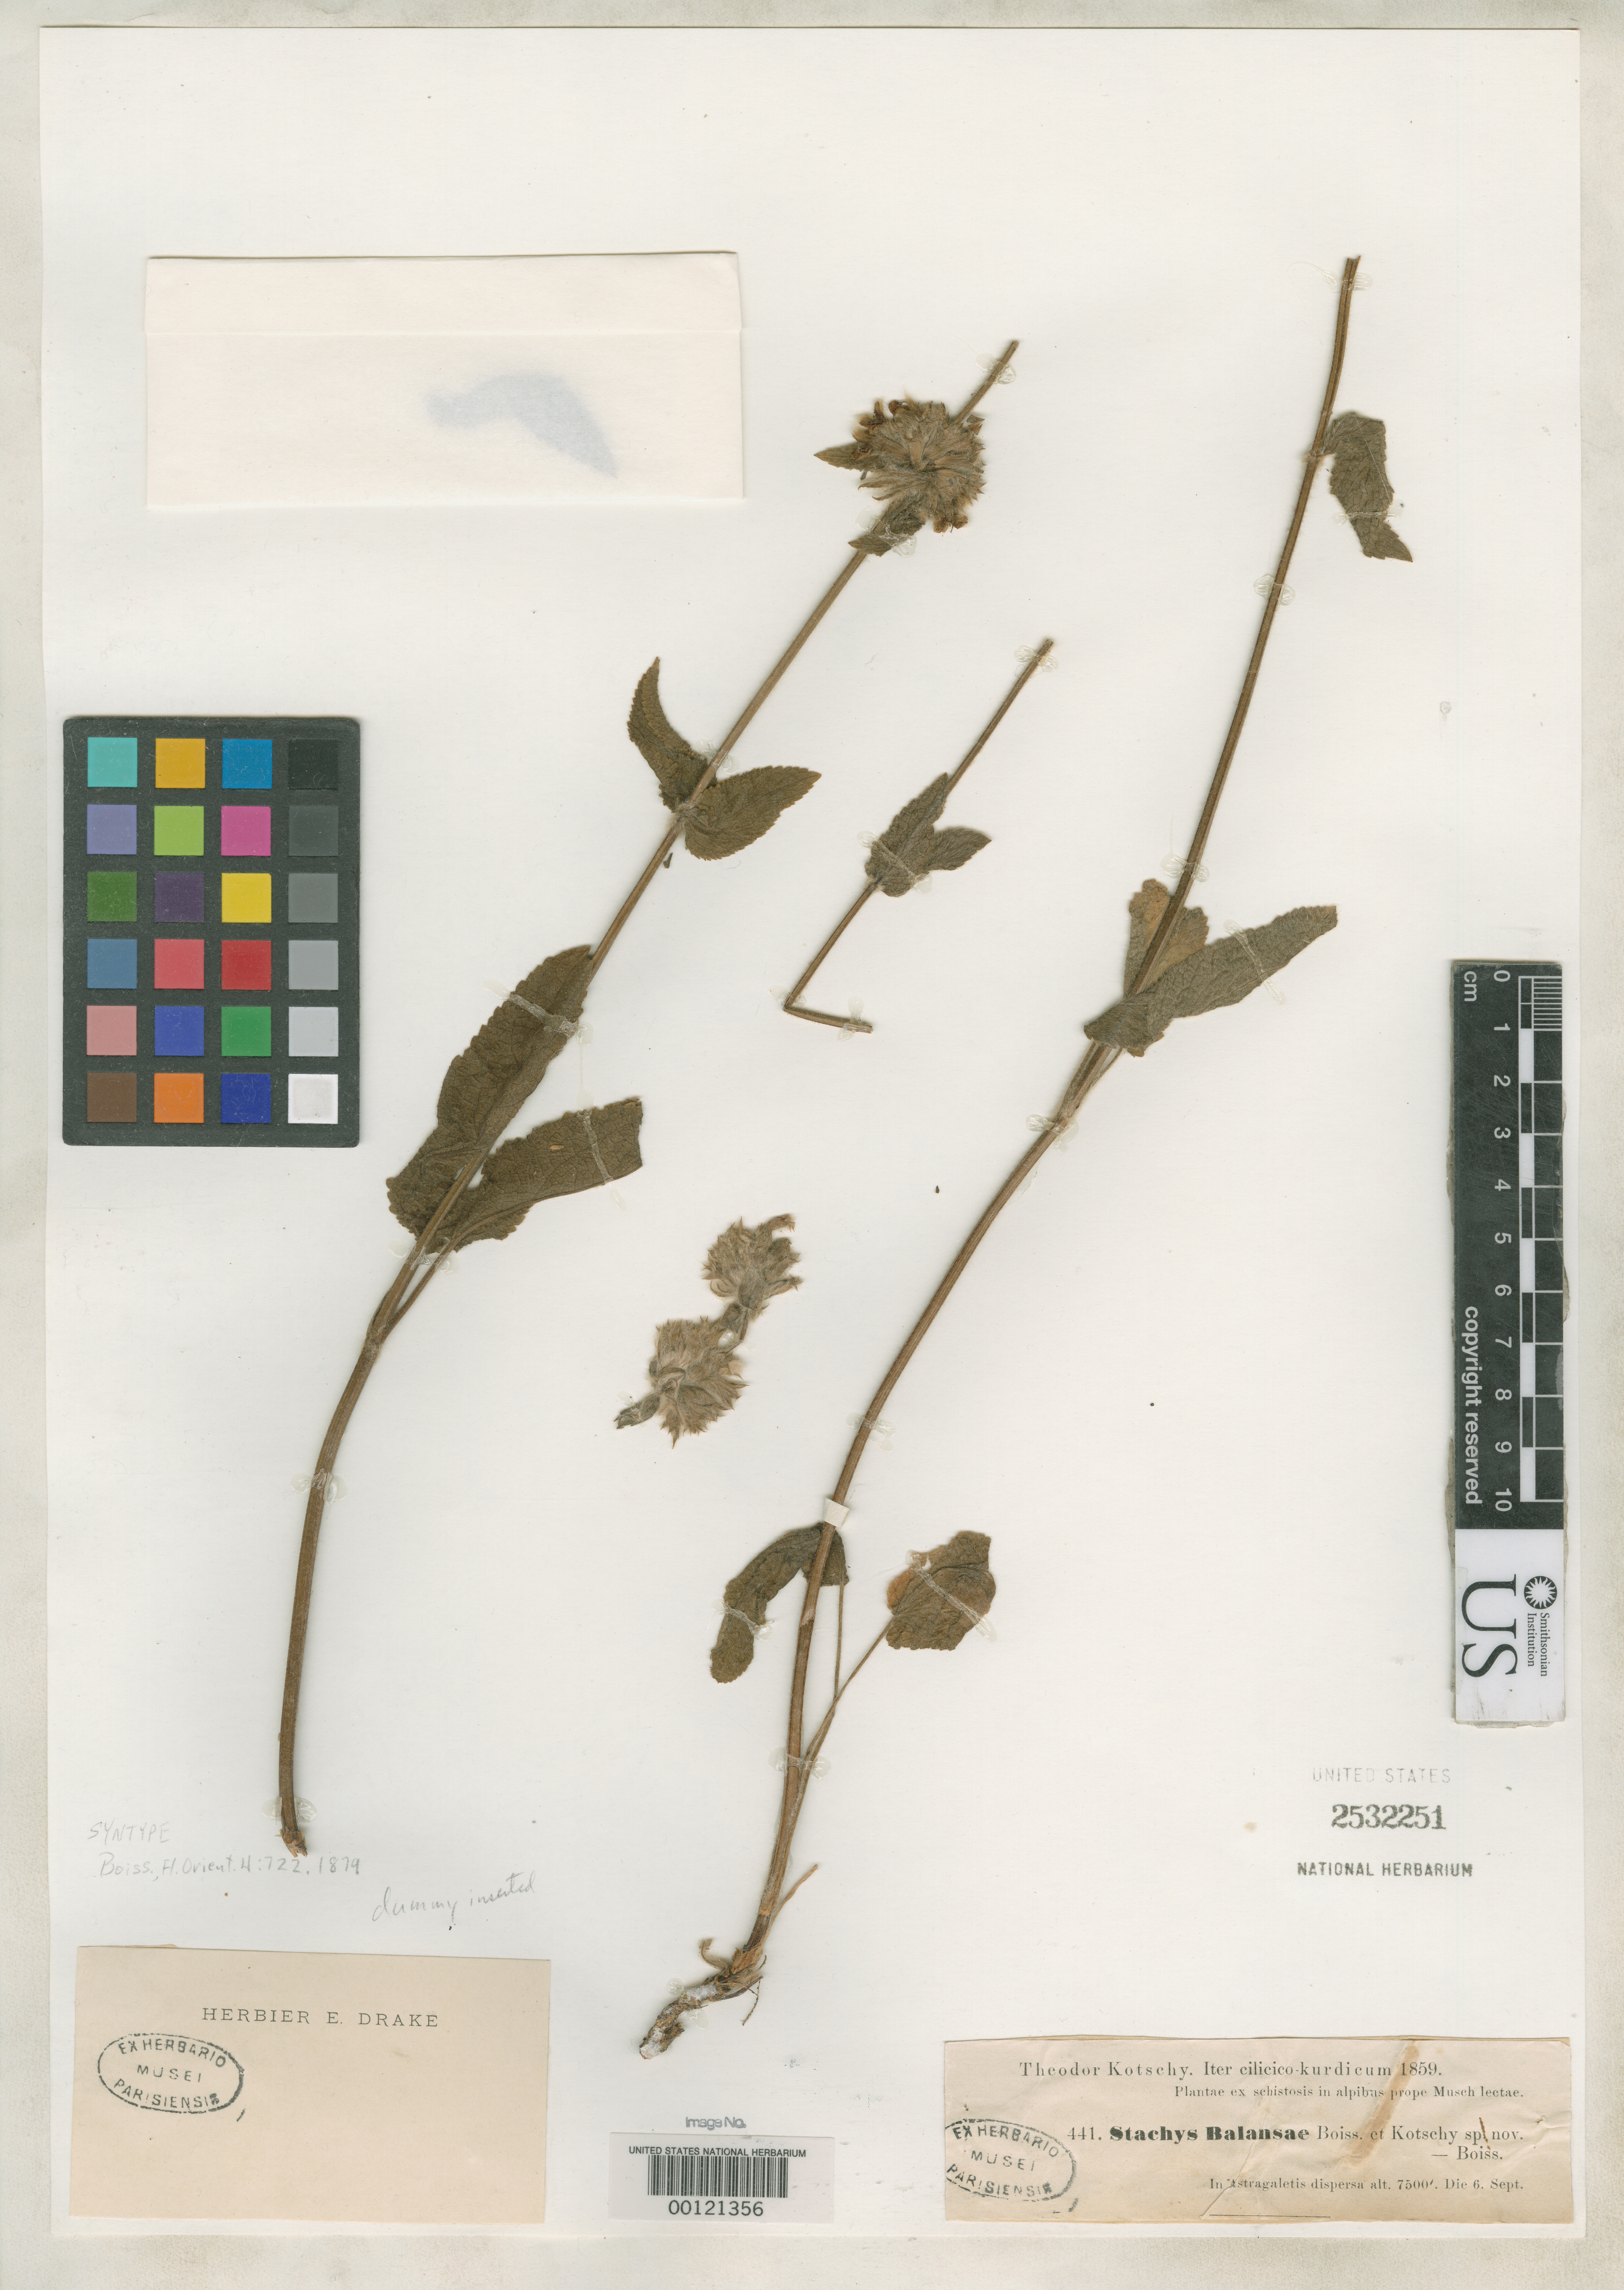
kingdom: Plantae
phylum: Tracheophyta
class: Magnoliopsida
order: Lamiales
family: Lamiaceae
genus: Stachys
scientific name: Stachys balansae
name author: Boiss. & Kotschy in Boiss.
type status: Syntype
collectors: K. G. Kotschy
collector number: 441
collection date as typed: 06 Sep 1859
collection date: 1859-09-06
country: Turkey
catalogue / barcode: US 2532251